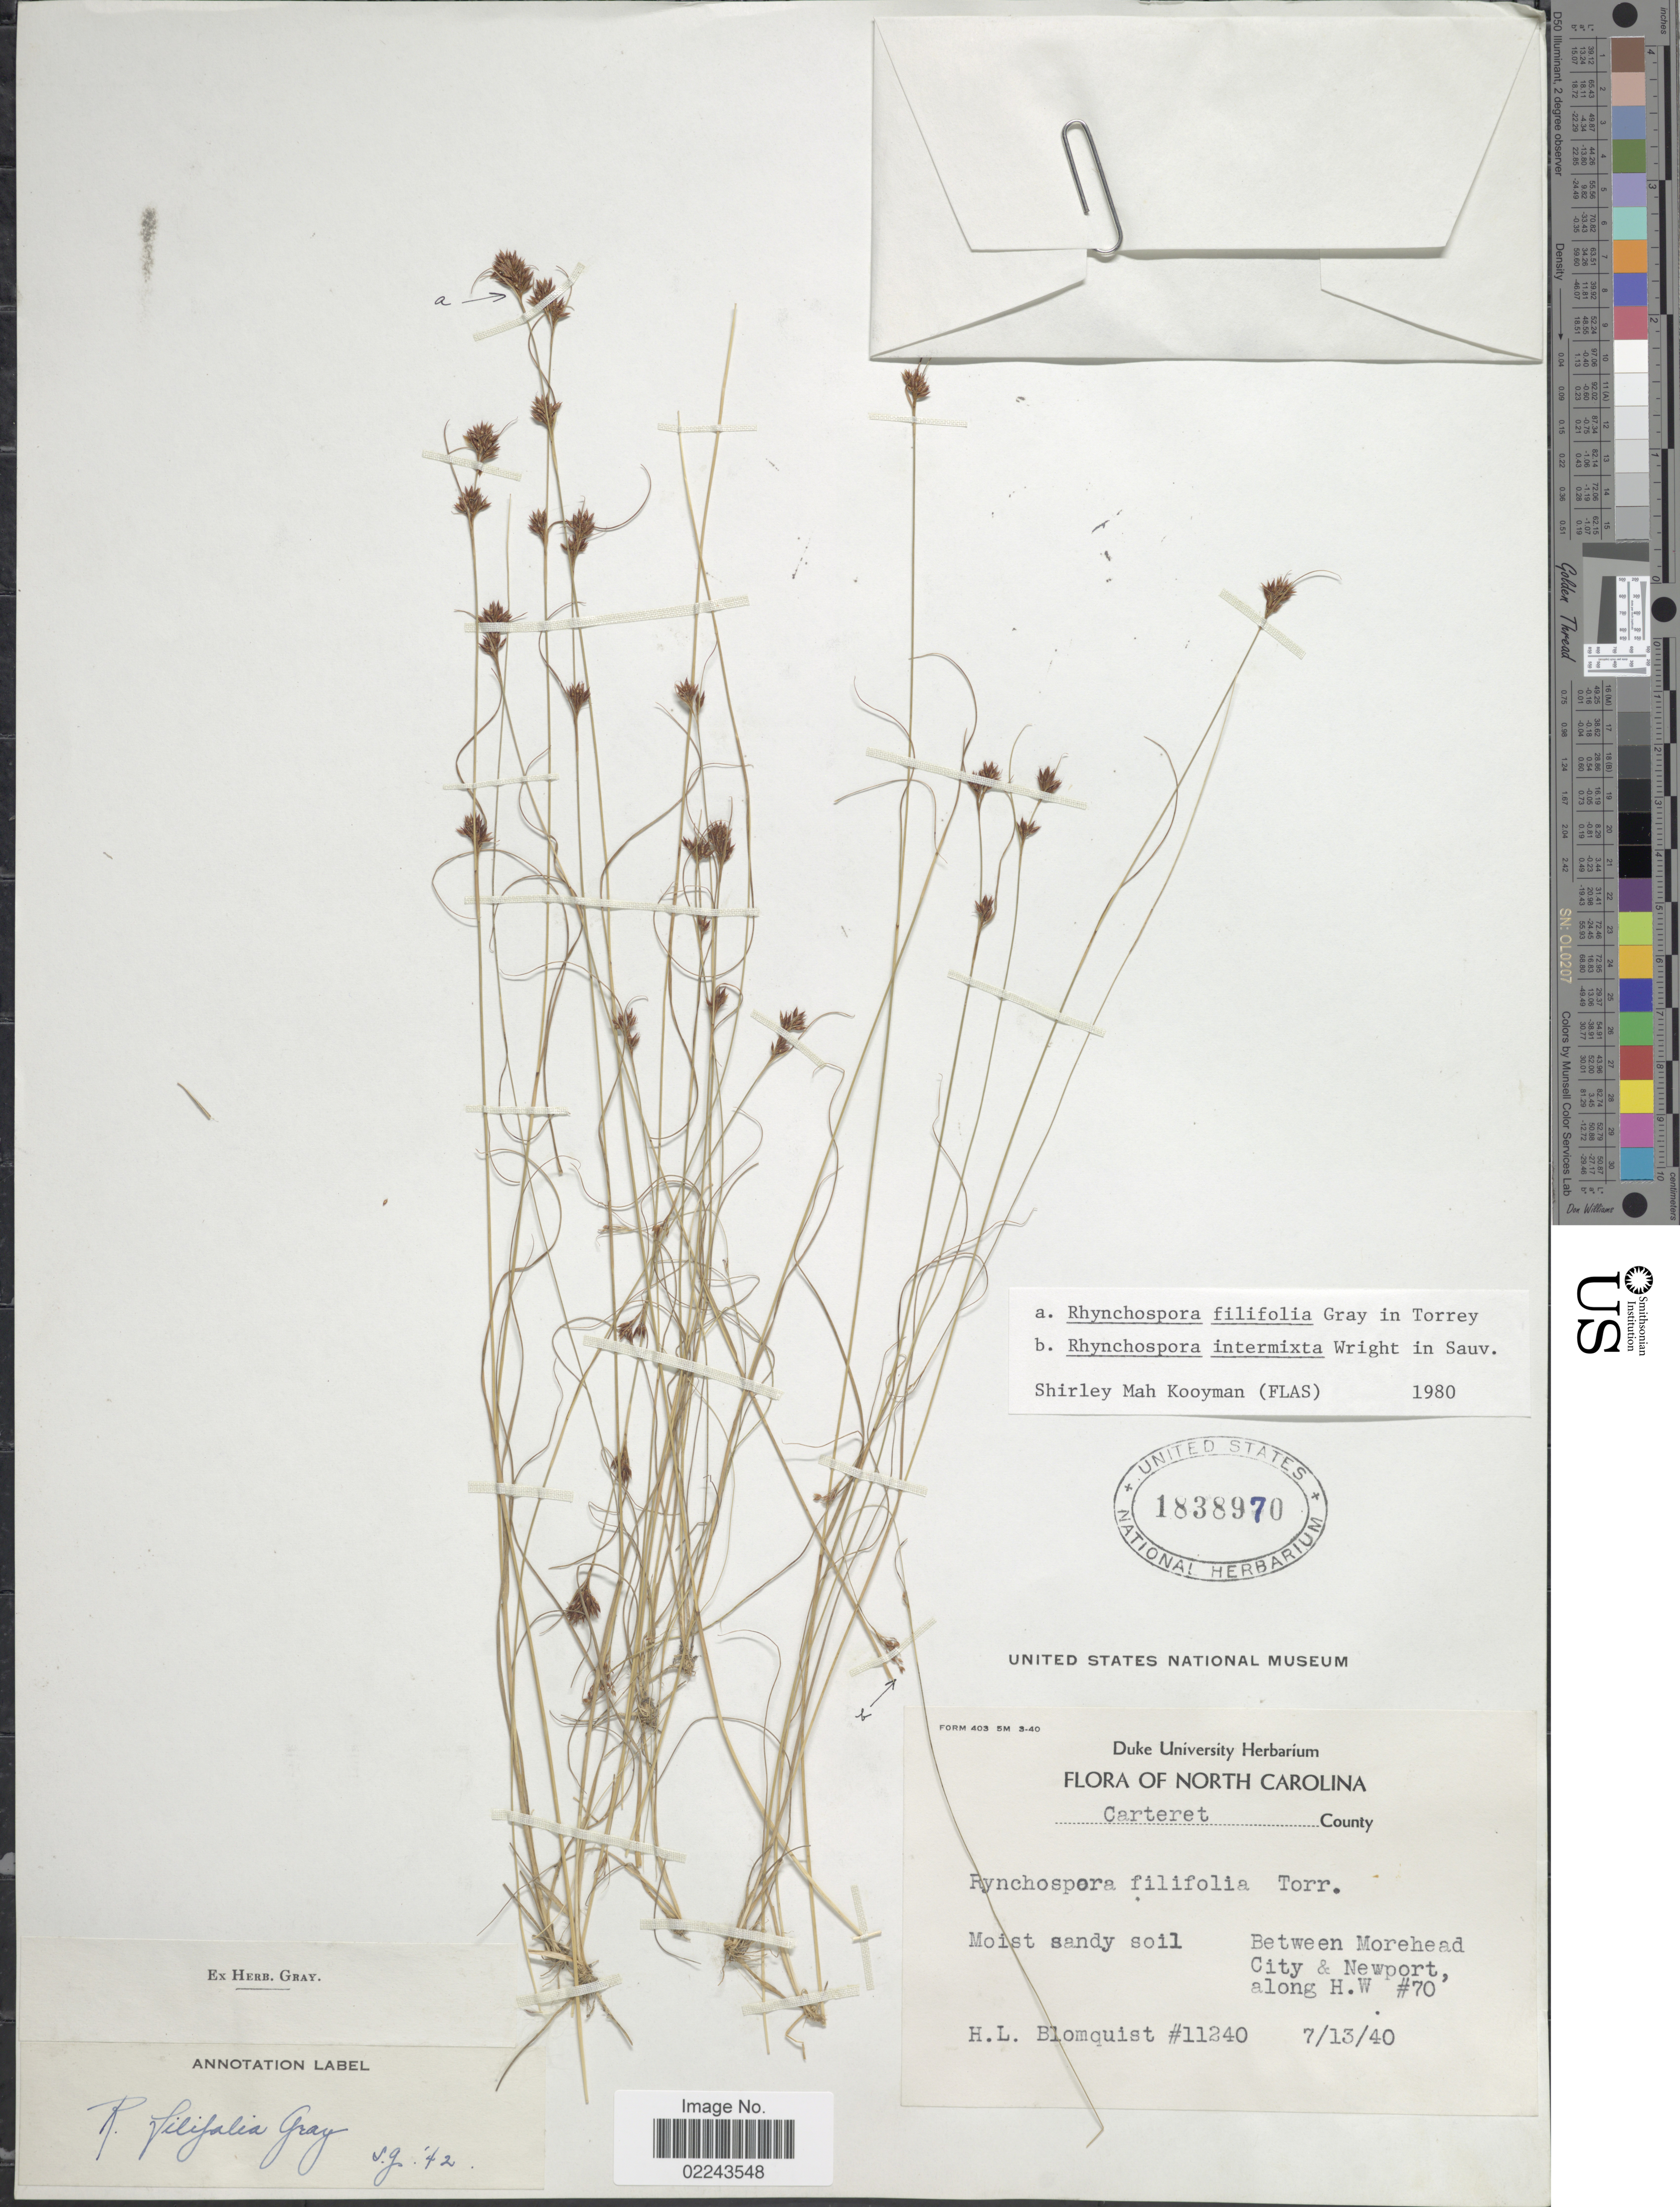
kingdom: Plantae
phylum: Tracheophyta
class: Liliopsida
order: Poales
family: Cyperaceae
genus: Rhynchospora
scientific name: Rhynchospora filifolia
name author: A. Gray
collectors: H. Blomquist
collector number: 11240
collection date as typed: Transcribed d/m/y: 13/7/40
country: United States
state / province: North Carolina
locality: Carteret County, between Morehead City & Newport along H.W. #70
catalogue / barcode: US 1838970